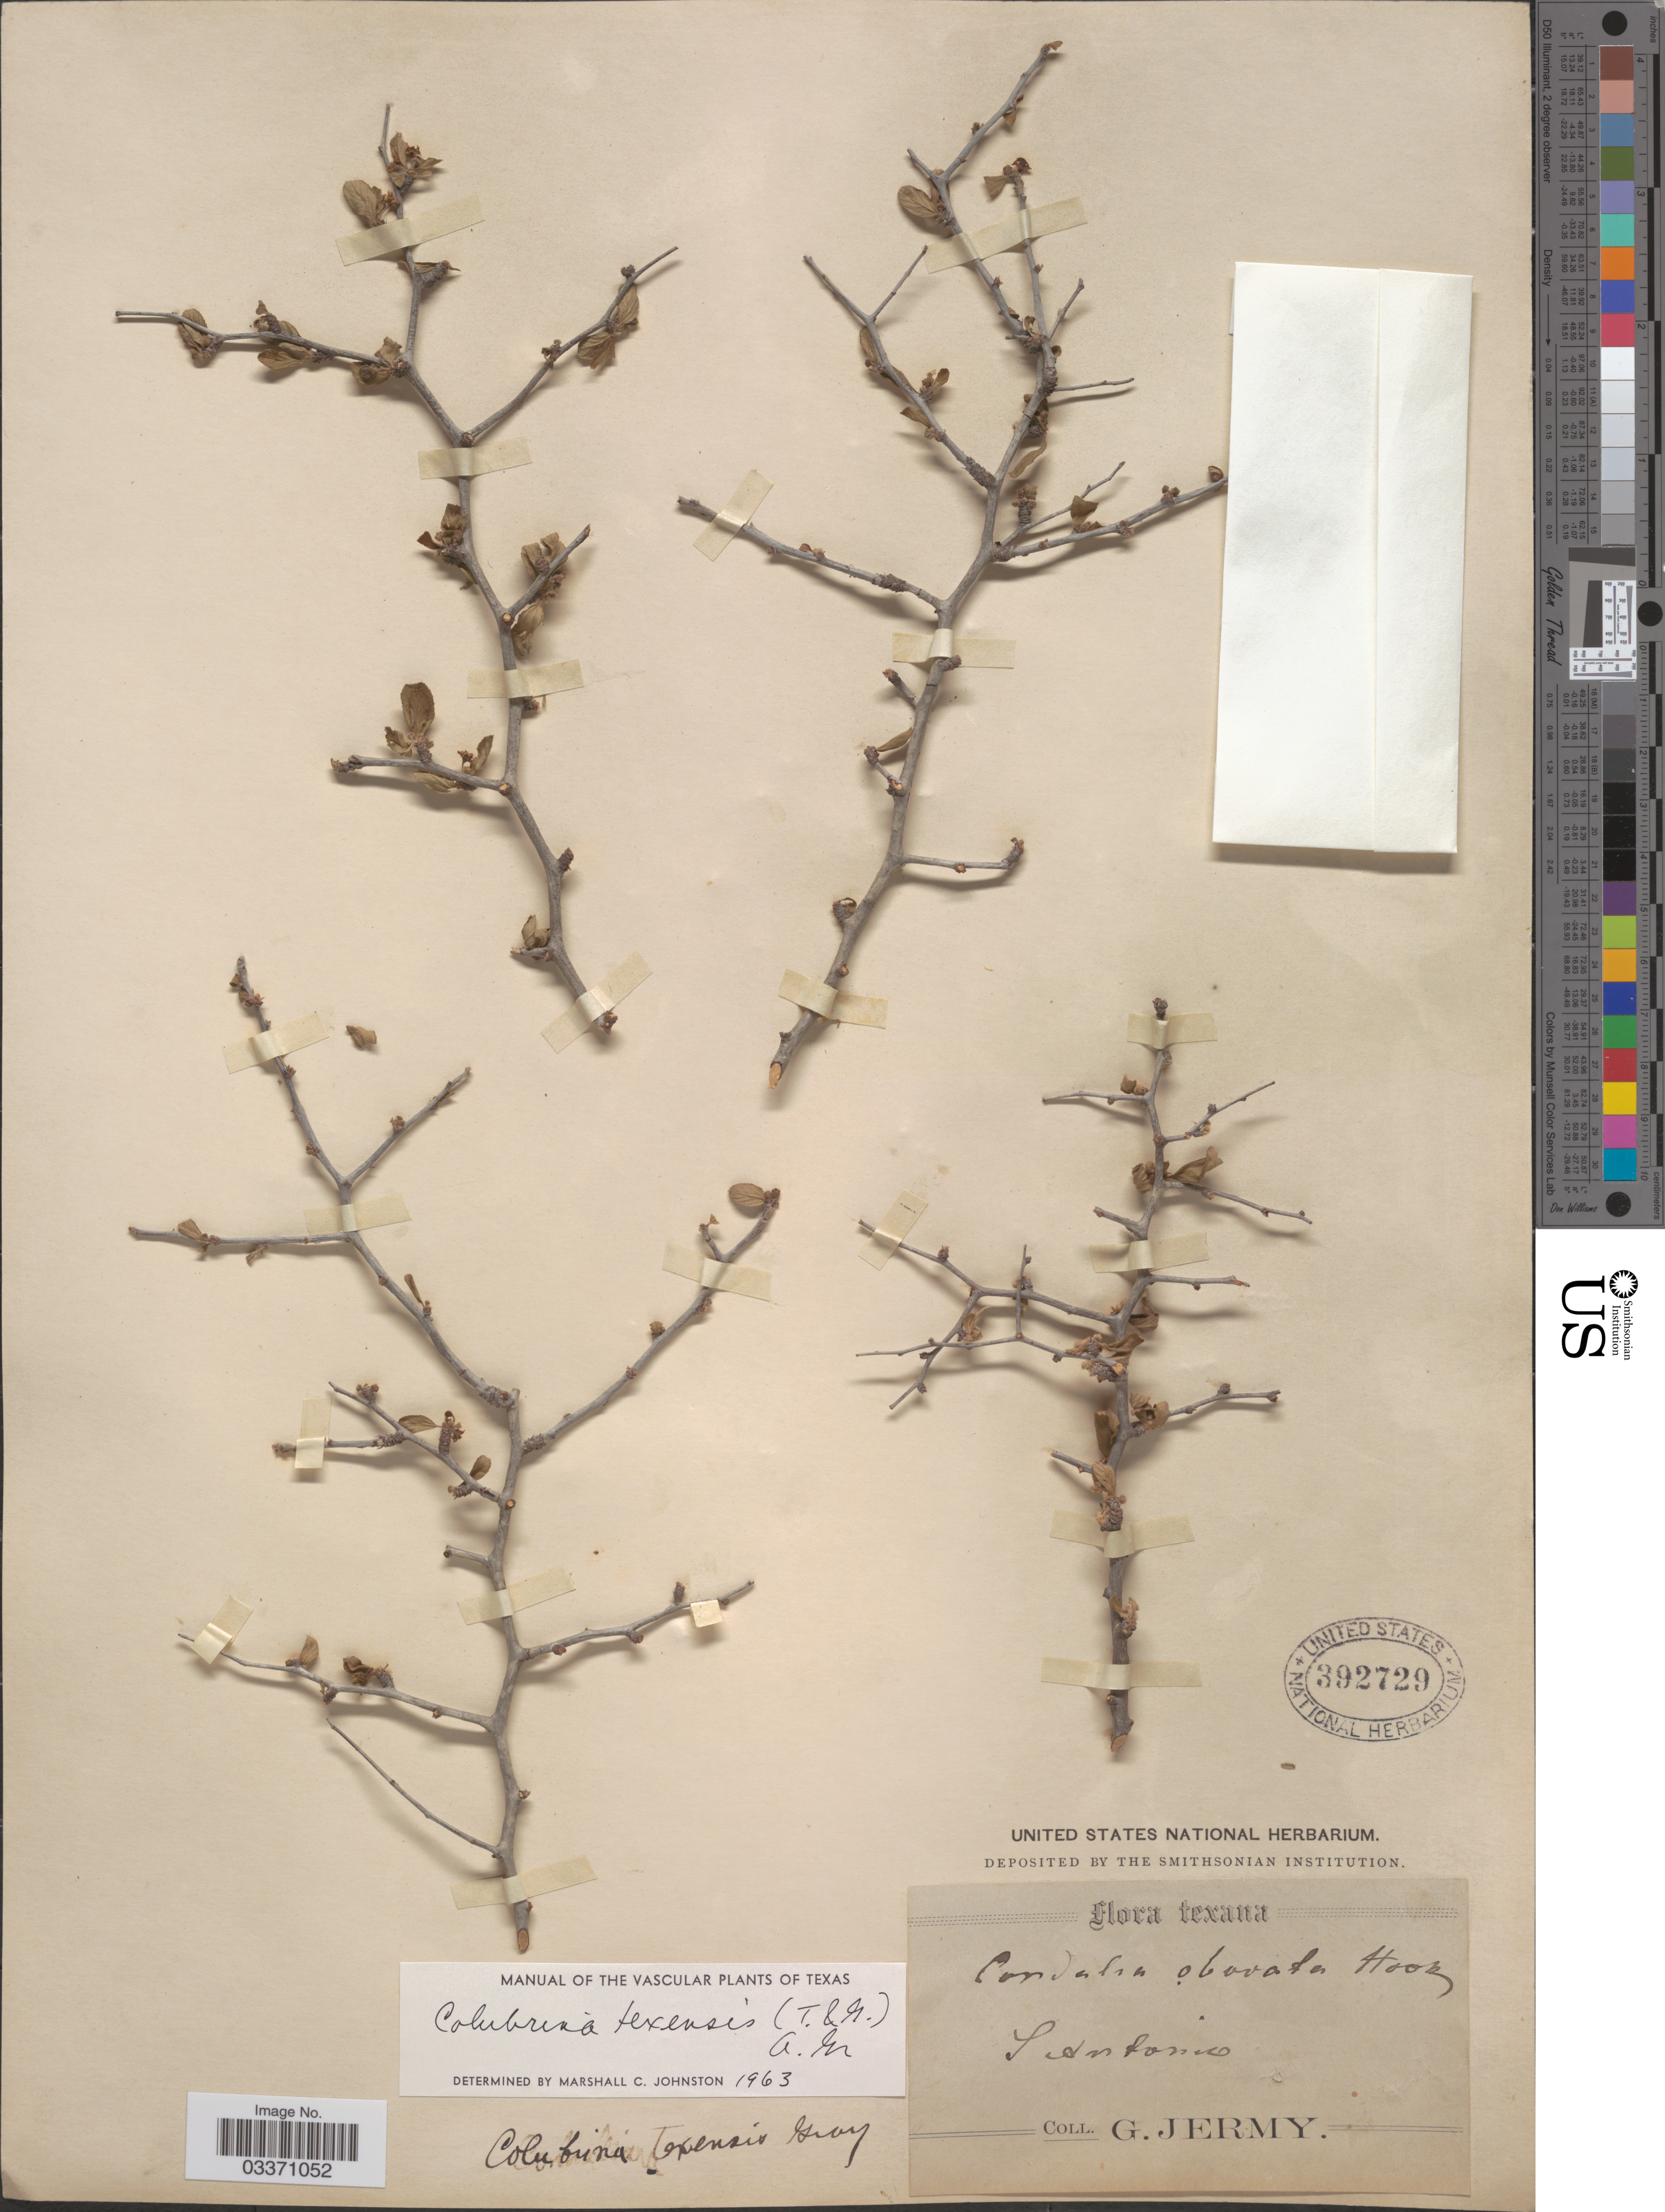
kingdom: Plantae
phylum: Tracheophyta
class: Magnoliopsida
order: Rosales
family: Rhamnaceae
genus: Colubrina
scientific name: Colubrina texensis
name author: (Torr. & A. Gray) A. Gray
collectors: G. Jermy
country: United States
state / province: Texas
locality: Texana. S Antonio.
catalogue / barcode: US 392729